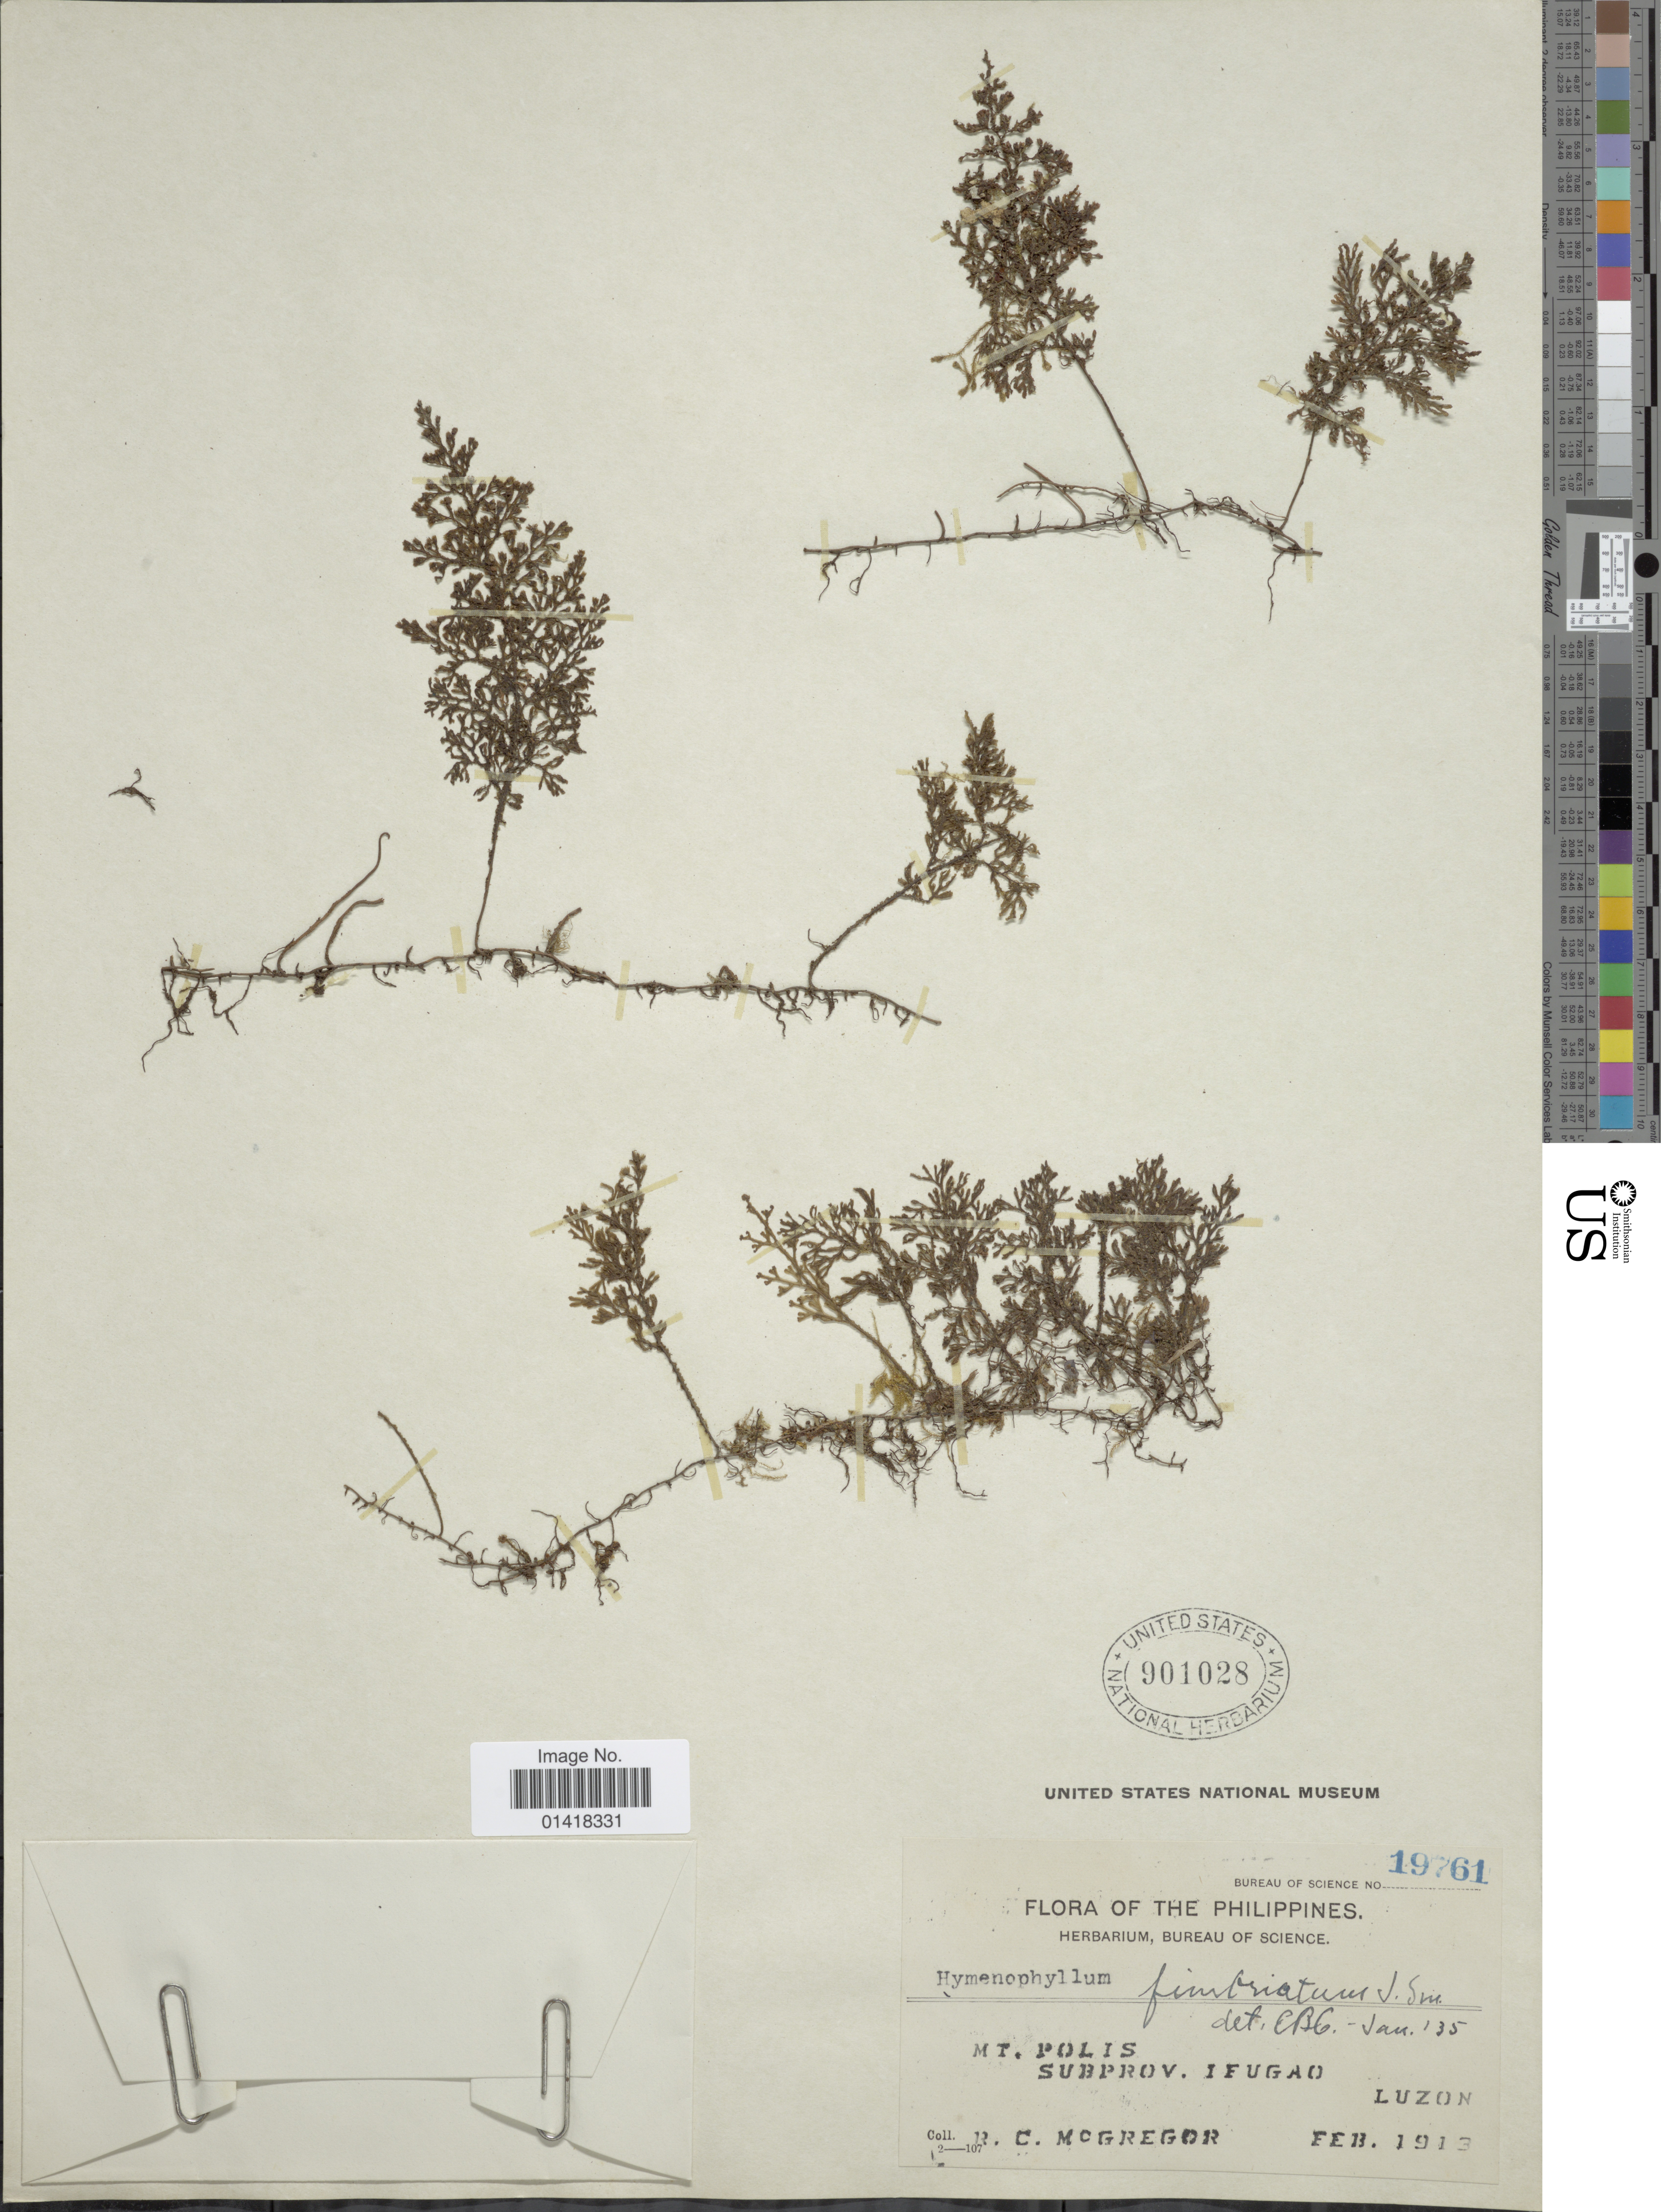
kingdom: Plantae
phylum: Tracheophyta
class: Polypodiopsida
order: Hymenophyllales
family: Hymenophyllaceae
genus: Hymenophyllum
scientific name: Hymenophyllum fimbriatum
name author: J. Sm.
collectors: C. McGregor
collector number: Bureua of Science 19761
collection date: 1913-02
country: Philippines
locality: The Philippines. Mt Polis. Subprov. Ifugao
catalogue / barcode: US 901028